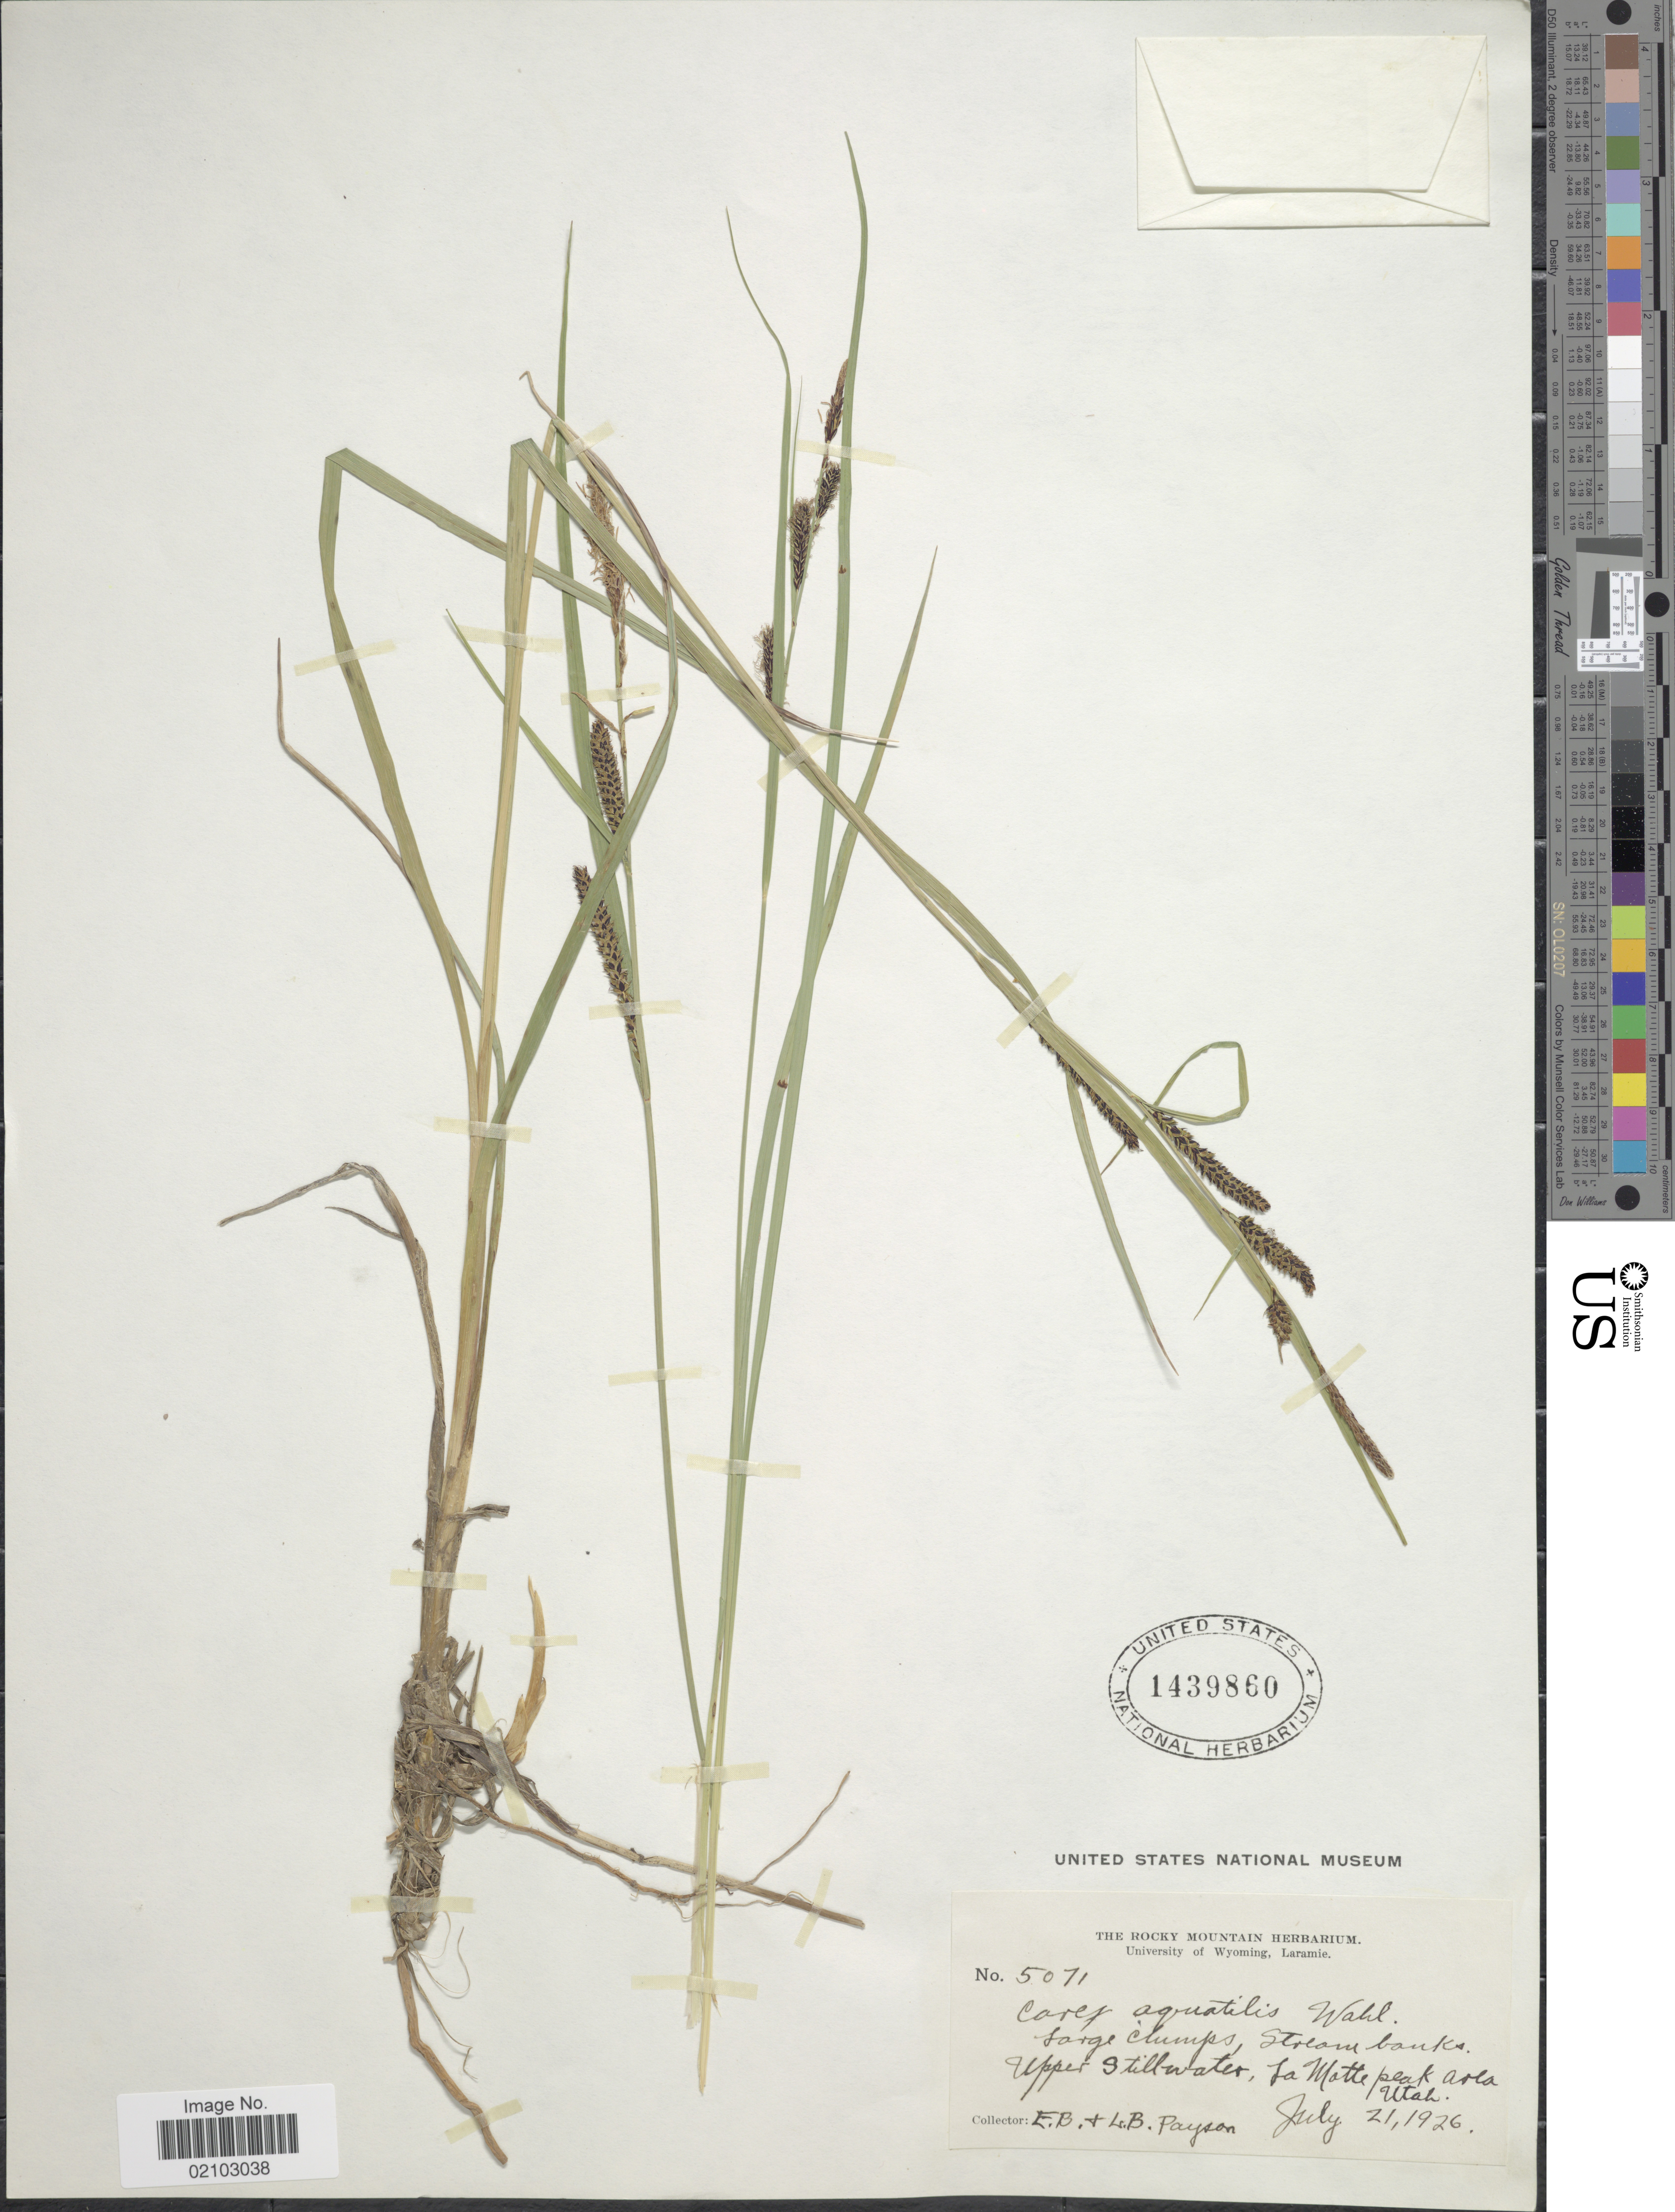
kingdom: Plantae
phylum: Tracheophyta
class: Liliopsida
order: Poales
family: Cyperaceae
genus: Carex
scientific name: Carex aquatilis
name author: Wahlenb.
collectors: E. B. Payson & L. Payson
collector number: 5071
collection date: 1926-07-21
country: United States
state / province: Utah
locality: Upper Stillwater, La Matte Peak Asla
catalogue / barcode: US 1439860